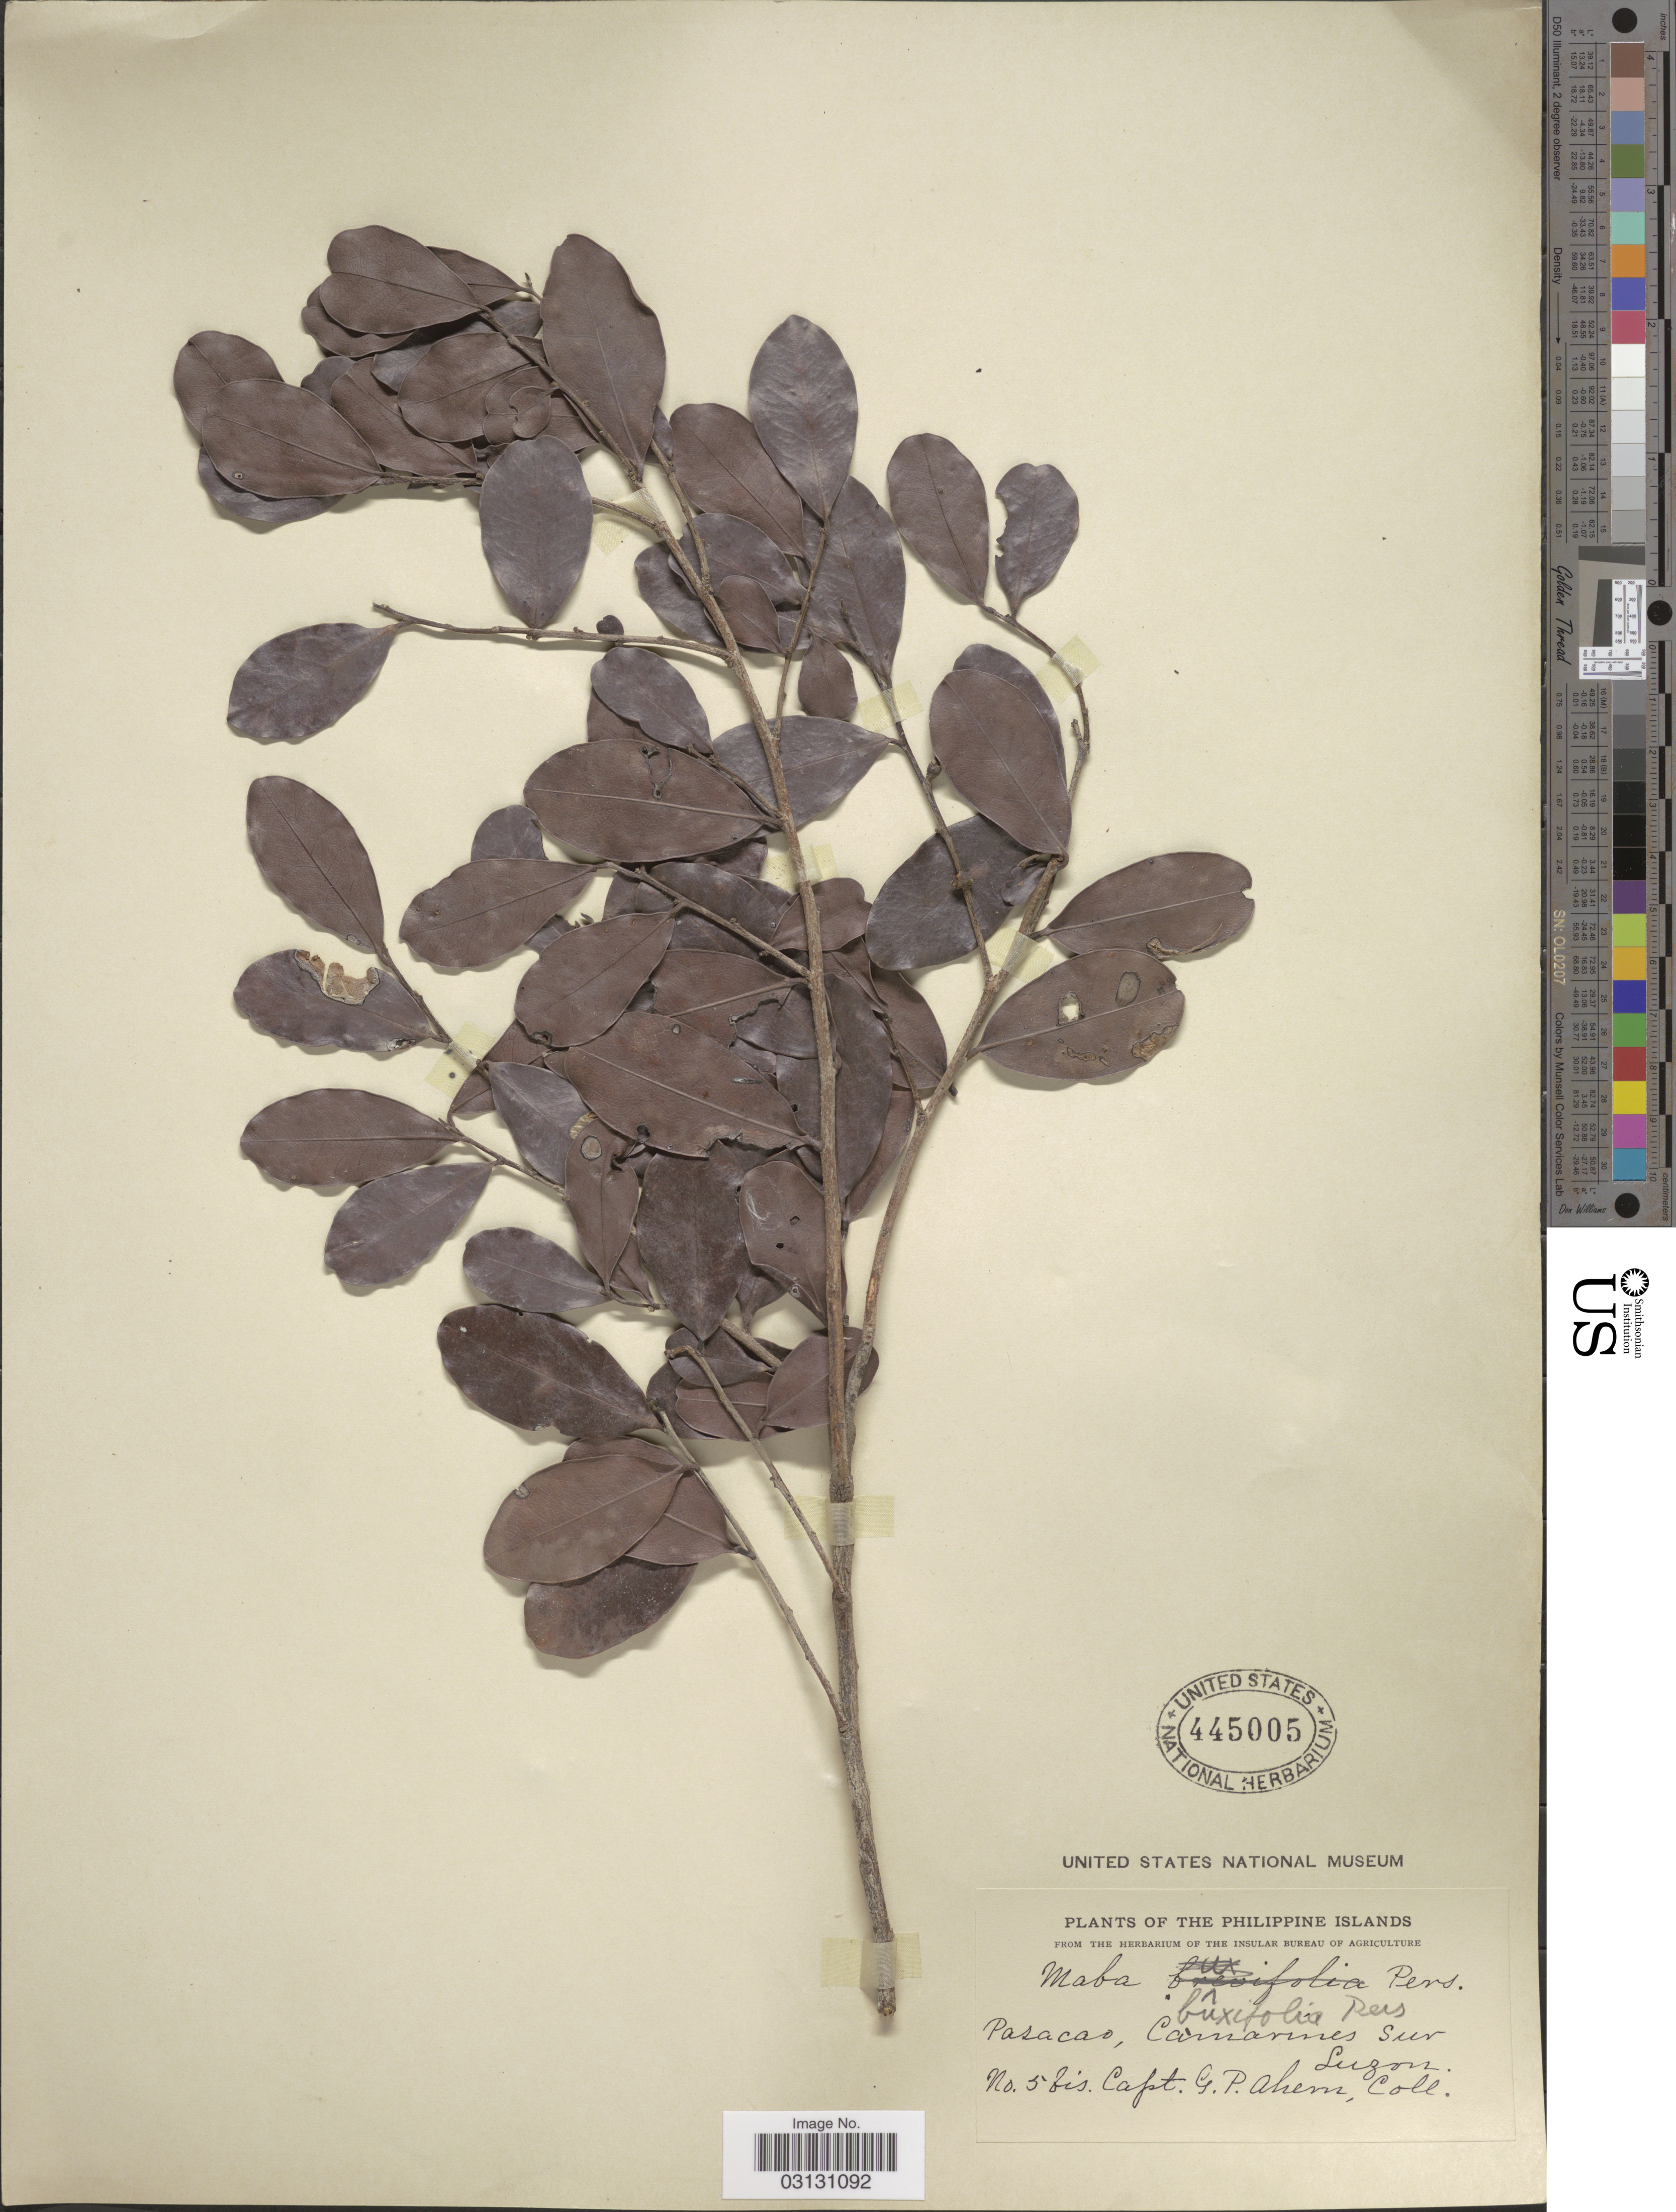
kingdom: Plantae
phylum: Tracheophyta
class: Magnoliopsida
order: Ericales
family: Ebenaceae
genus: Diospyros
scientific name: Diospyros ferrea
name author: (Willd.) Bakh.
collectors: G. Ahern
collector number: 5bis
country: Philippines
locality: Philippine Islands. Pasacao, Camarines Sur. Luzon.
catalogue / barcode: US 445005